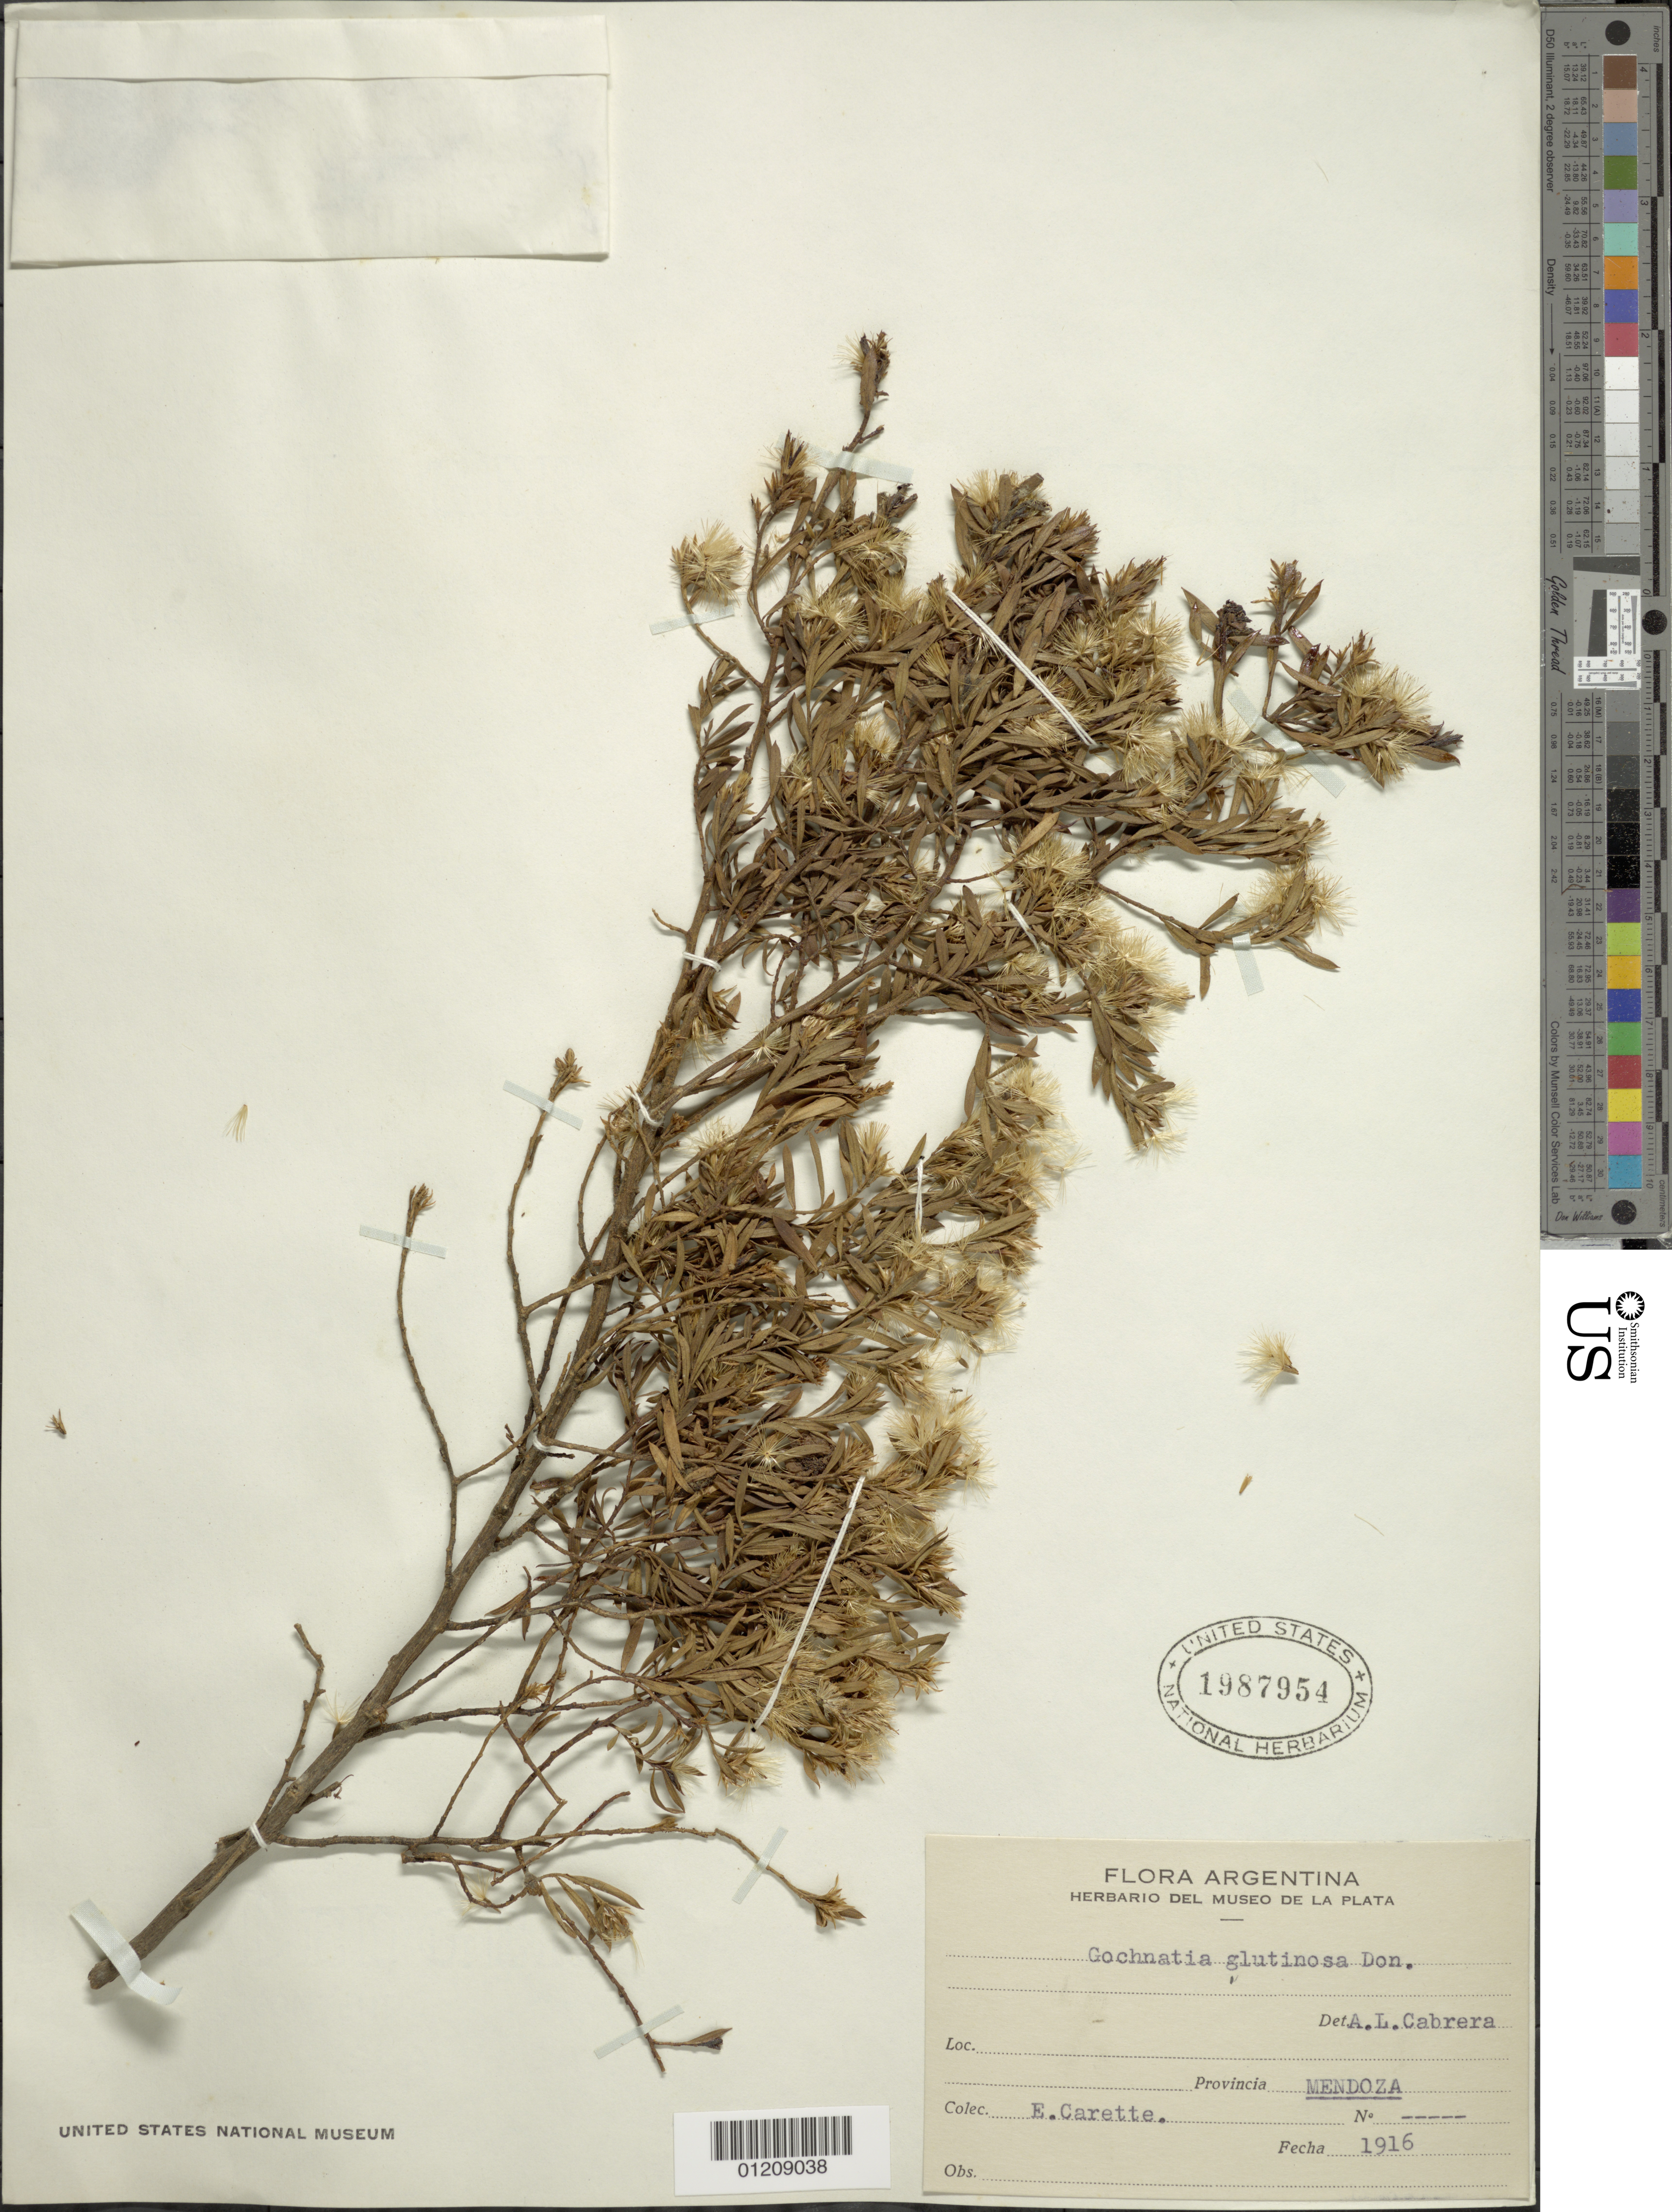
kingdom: Plantae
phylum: Tracheophyta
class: Magnoliopsida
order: Asterales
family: Asteraceae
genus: Pentaphorus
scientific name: Pentaphorus glutinosus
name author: D. Don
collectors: E. Carette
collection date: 1916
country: Argentina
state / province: Mendoza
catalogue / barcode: US 1987954